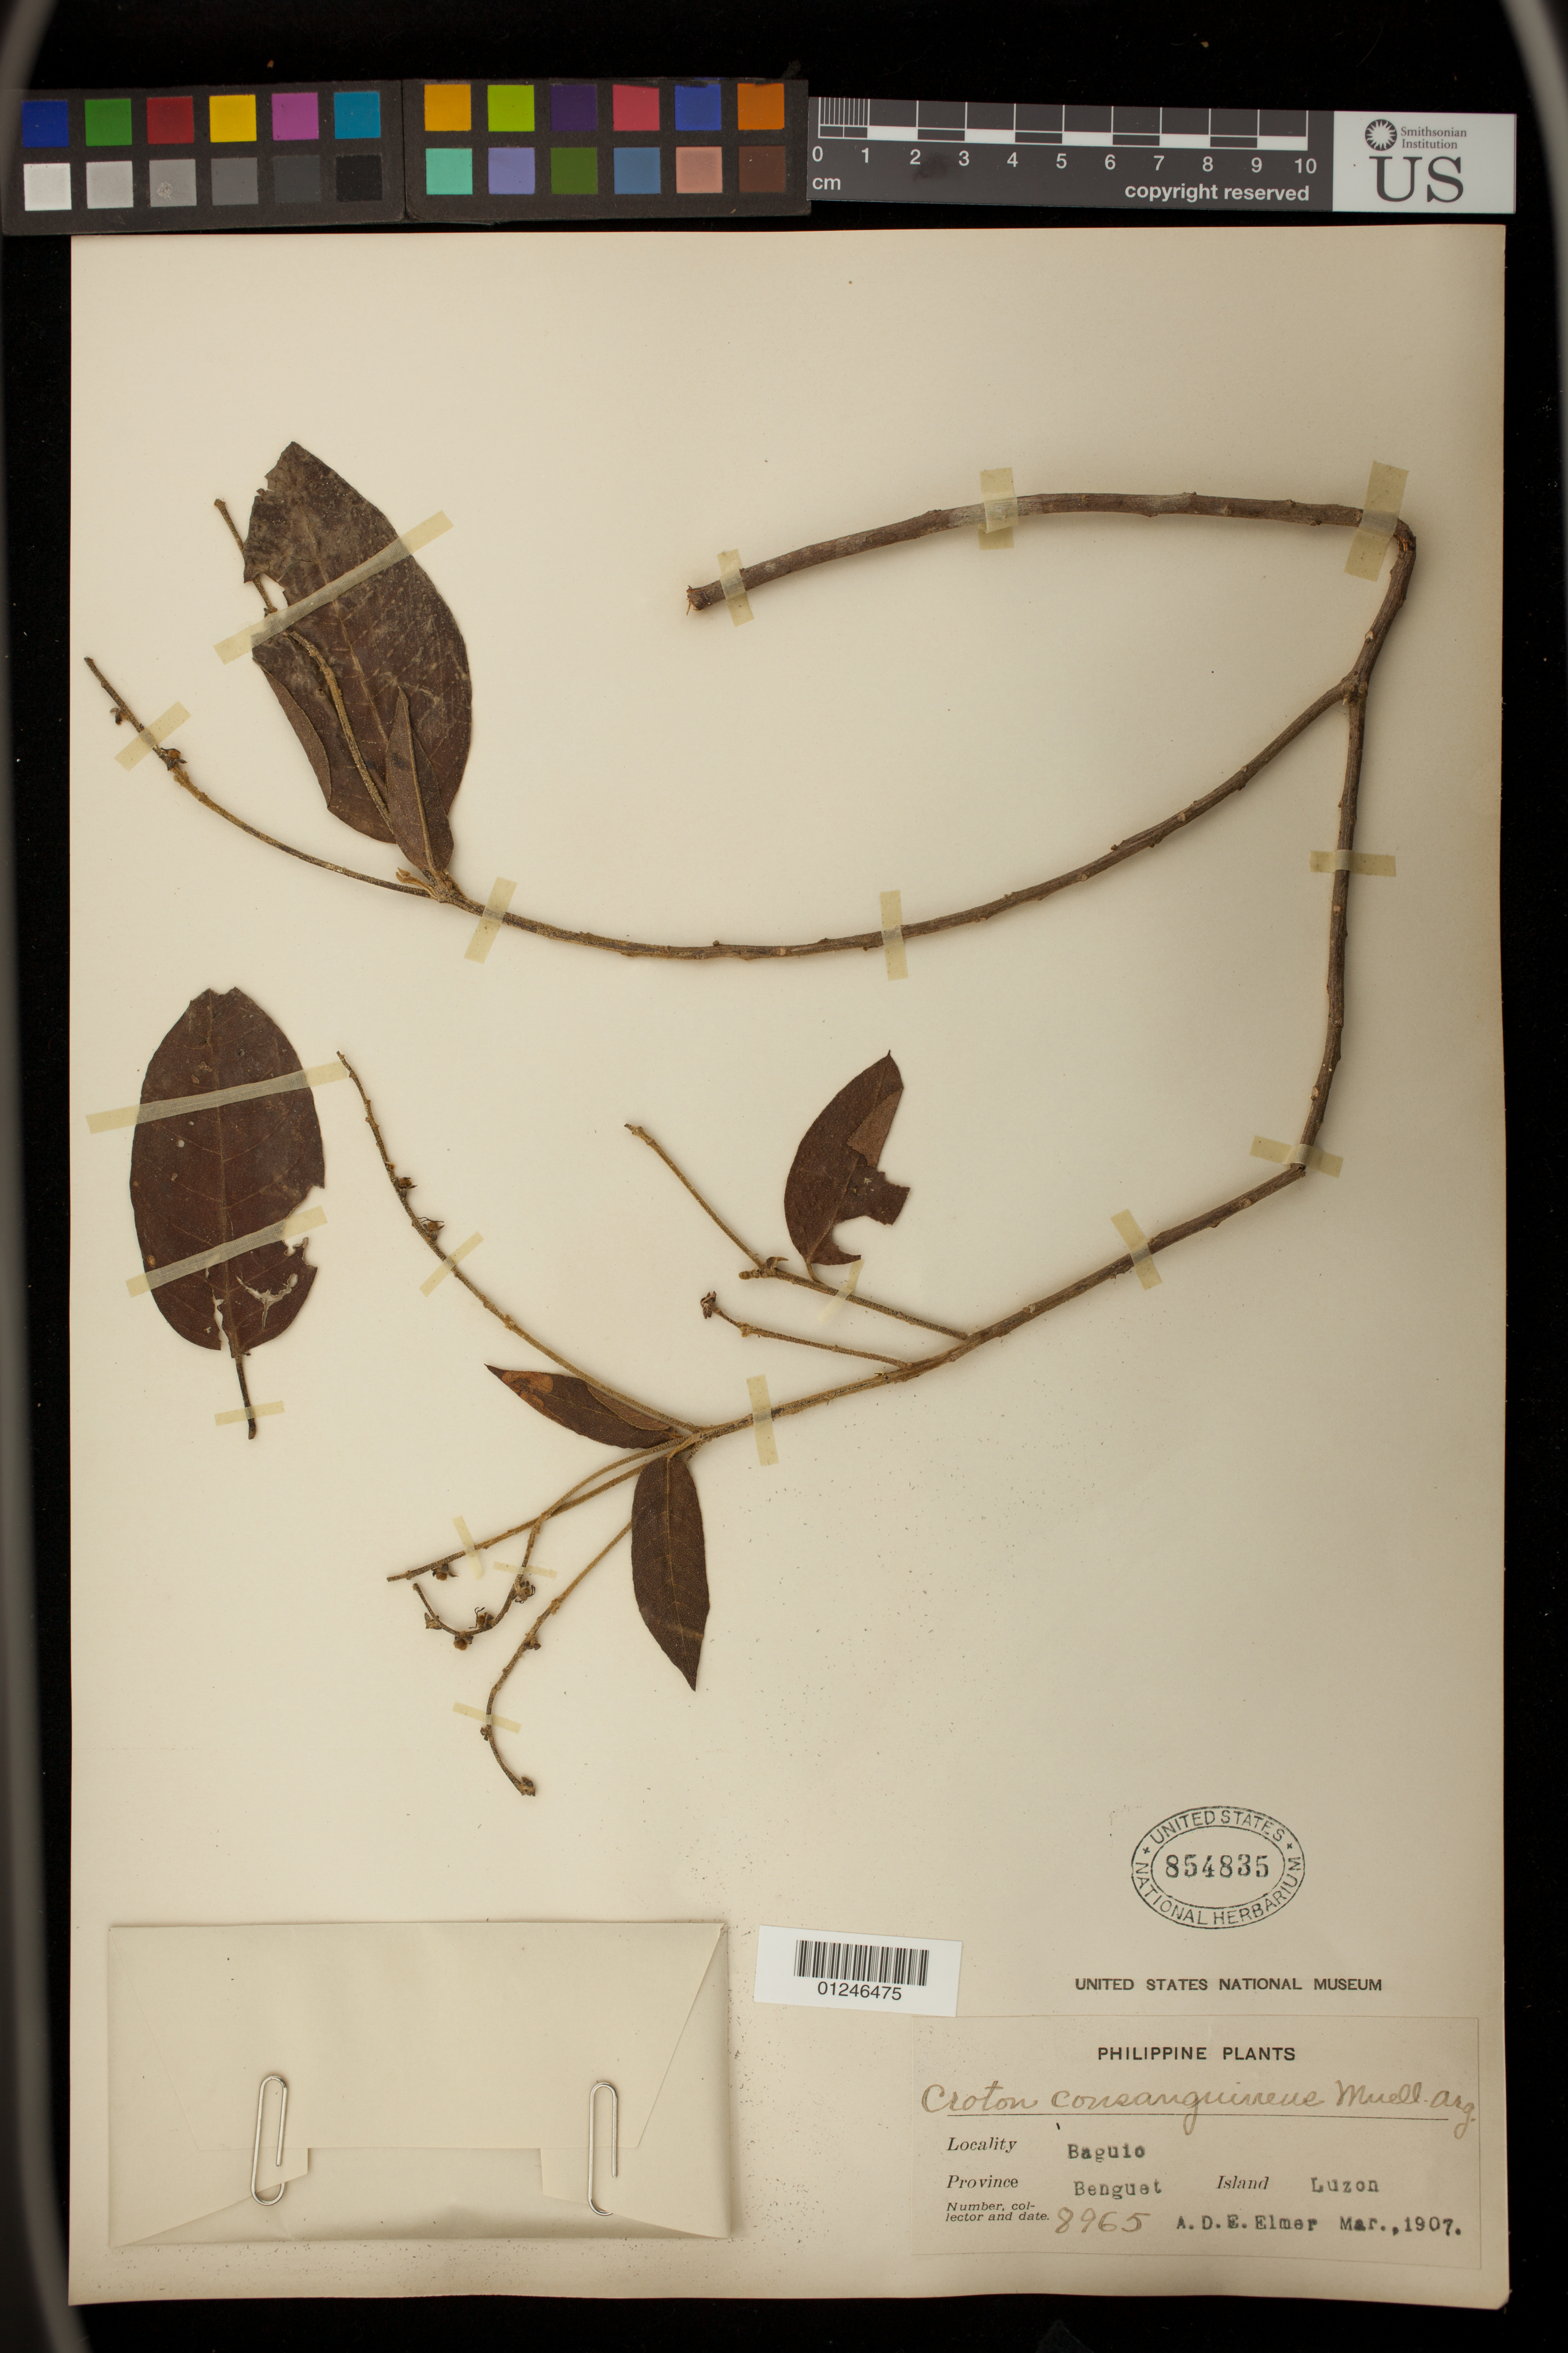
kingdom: Plantae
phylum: Tracheophyta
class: Magnoliopsida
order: Malpighiales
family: Euphorbiaceae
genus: Croton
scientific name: Croton consanguineus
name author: Müll. Arg.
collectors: A. D. E. Elmer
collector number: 8965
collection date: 1907-03-01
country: Philippines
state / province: Cordillera (Administrative Region)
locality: Baguio, Benguet, Luzon Island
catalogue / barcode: US 854835